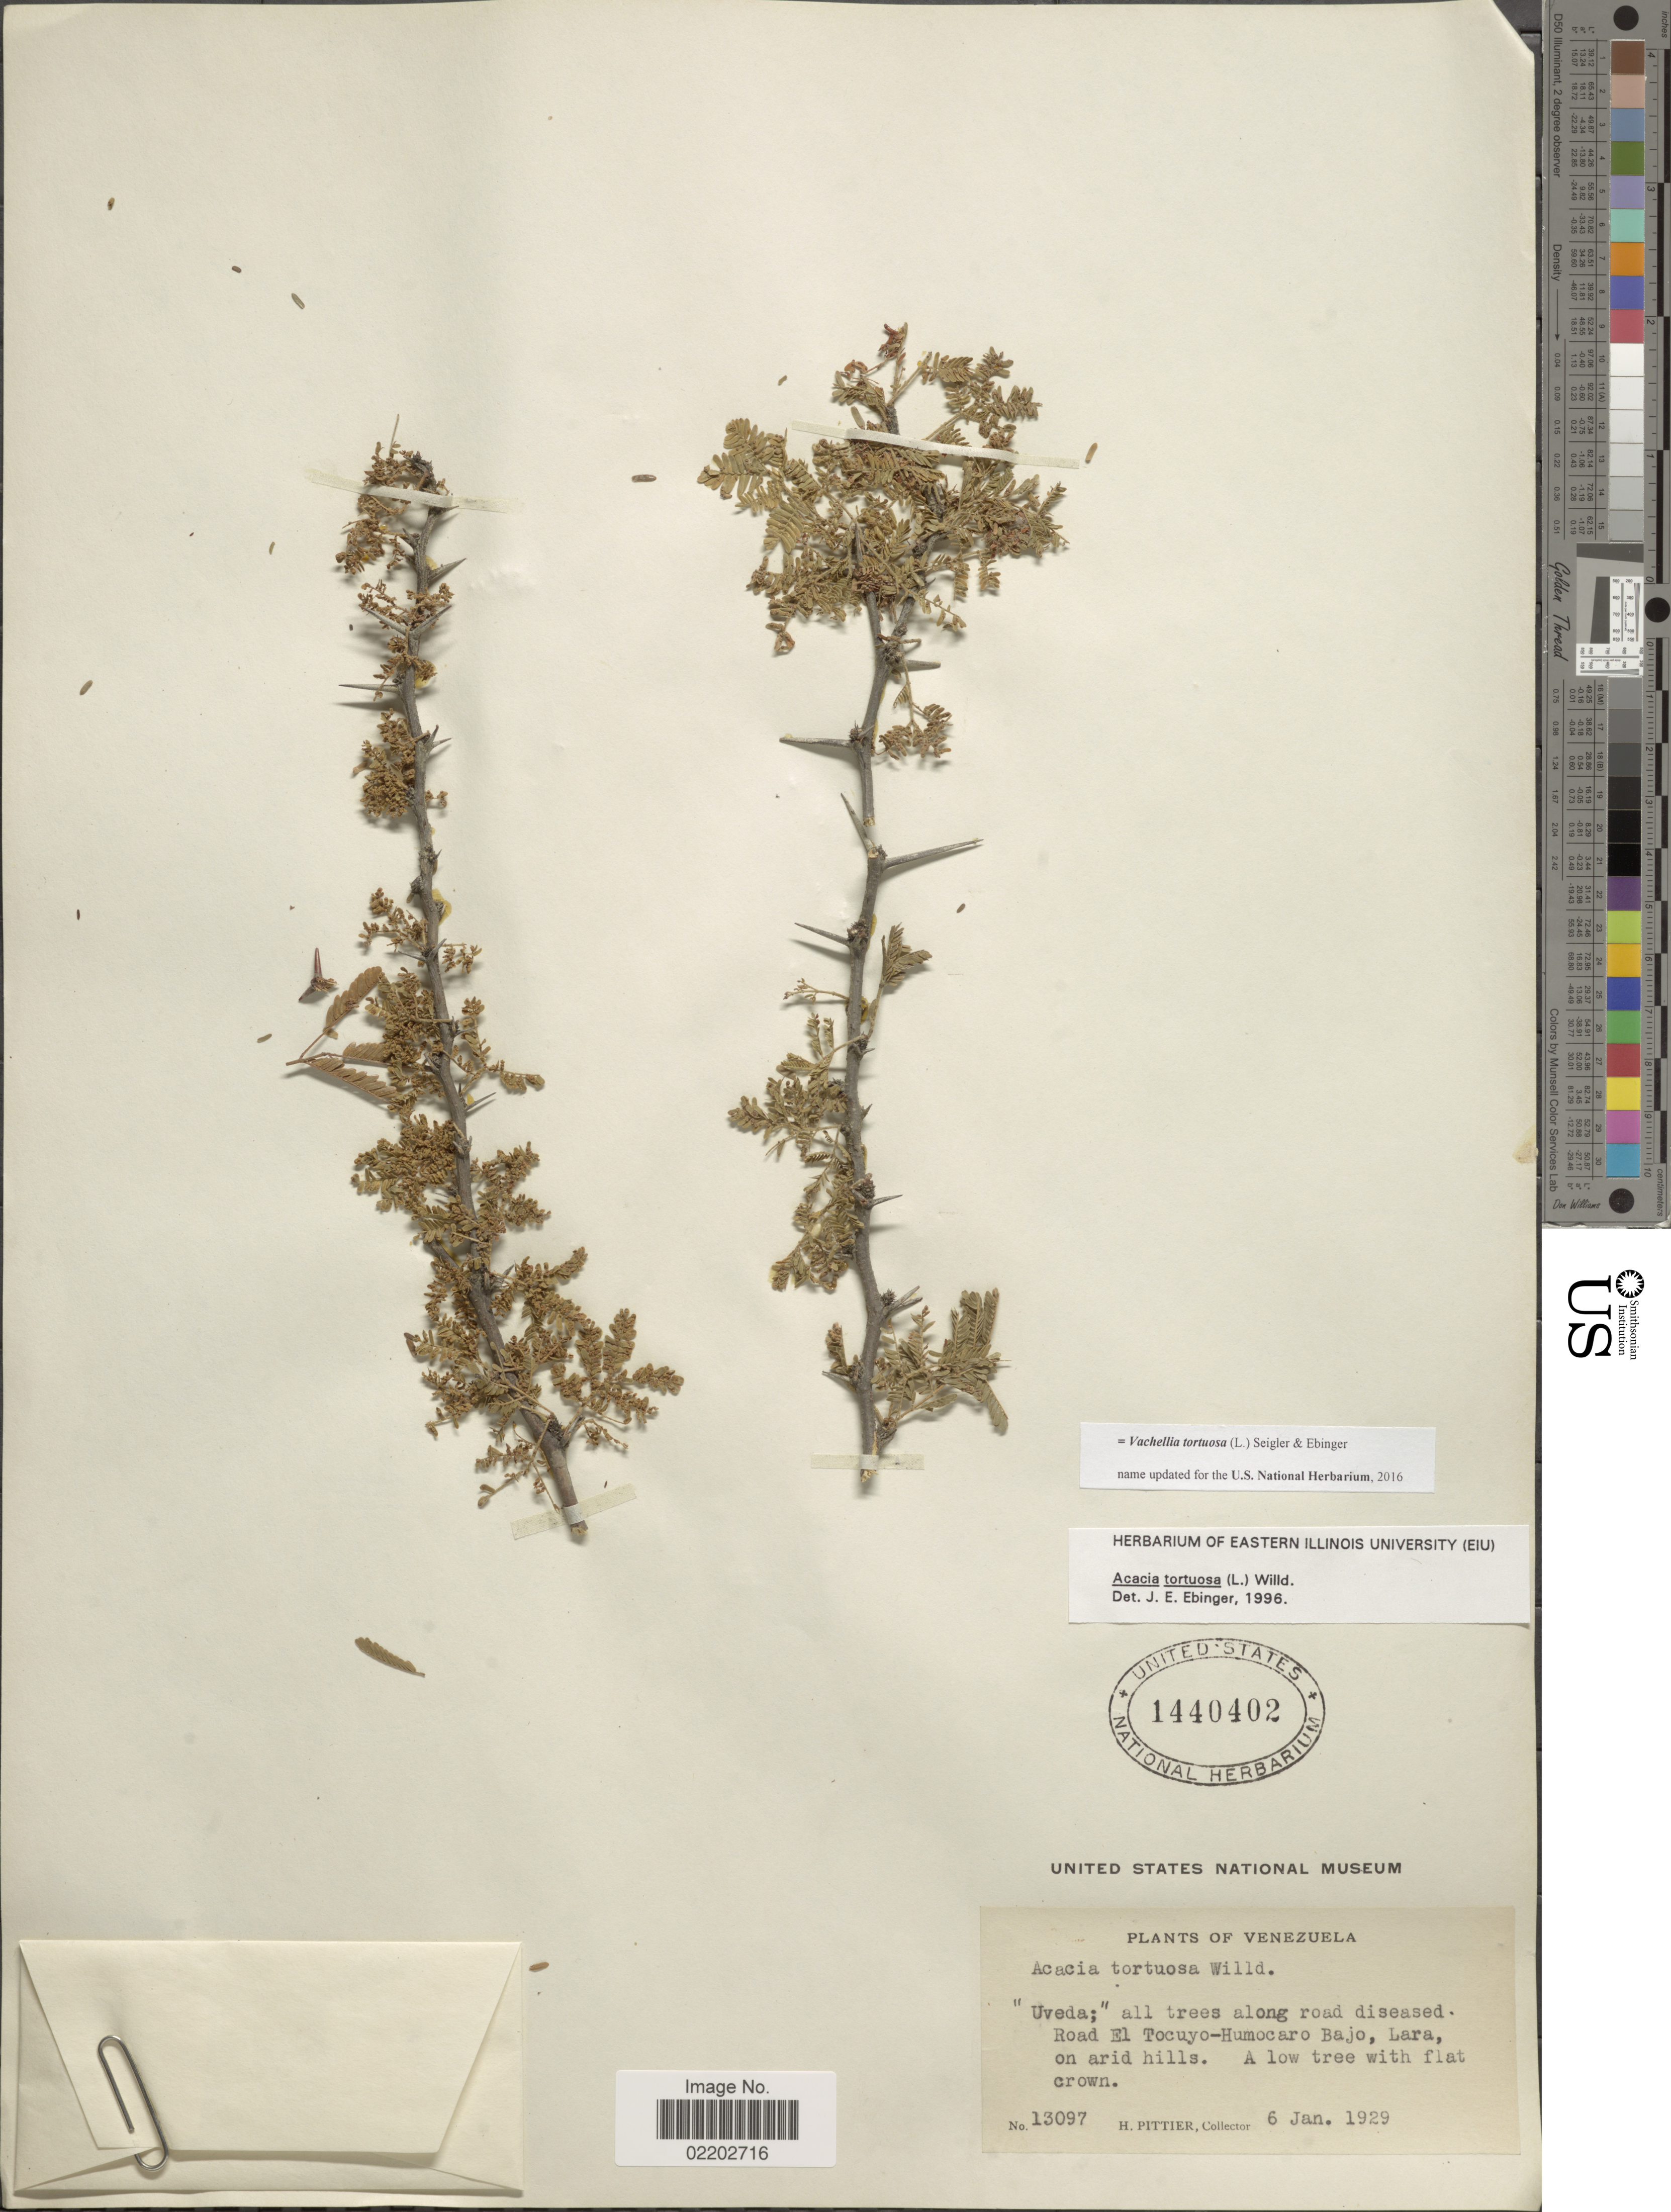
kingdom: Plantae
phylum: Tracheophyta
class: Magnoliopsida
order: Fabales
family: Fabaceae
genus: Vachellia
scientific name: Vachellia tortuosa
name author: (L.) Seigler & Ebinger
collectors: H. F. Pittier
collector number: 13097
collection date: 1929-01-06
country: Venezuela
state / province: Lara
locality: Road El Tocuyo-Humocaro Bajo, on arid hills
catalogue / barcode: US 1440402